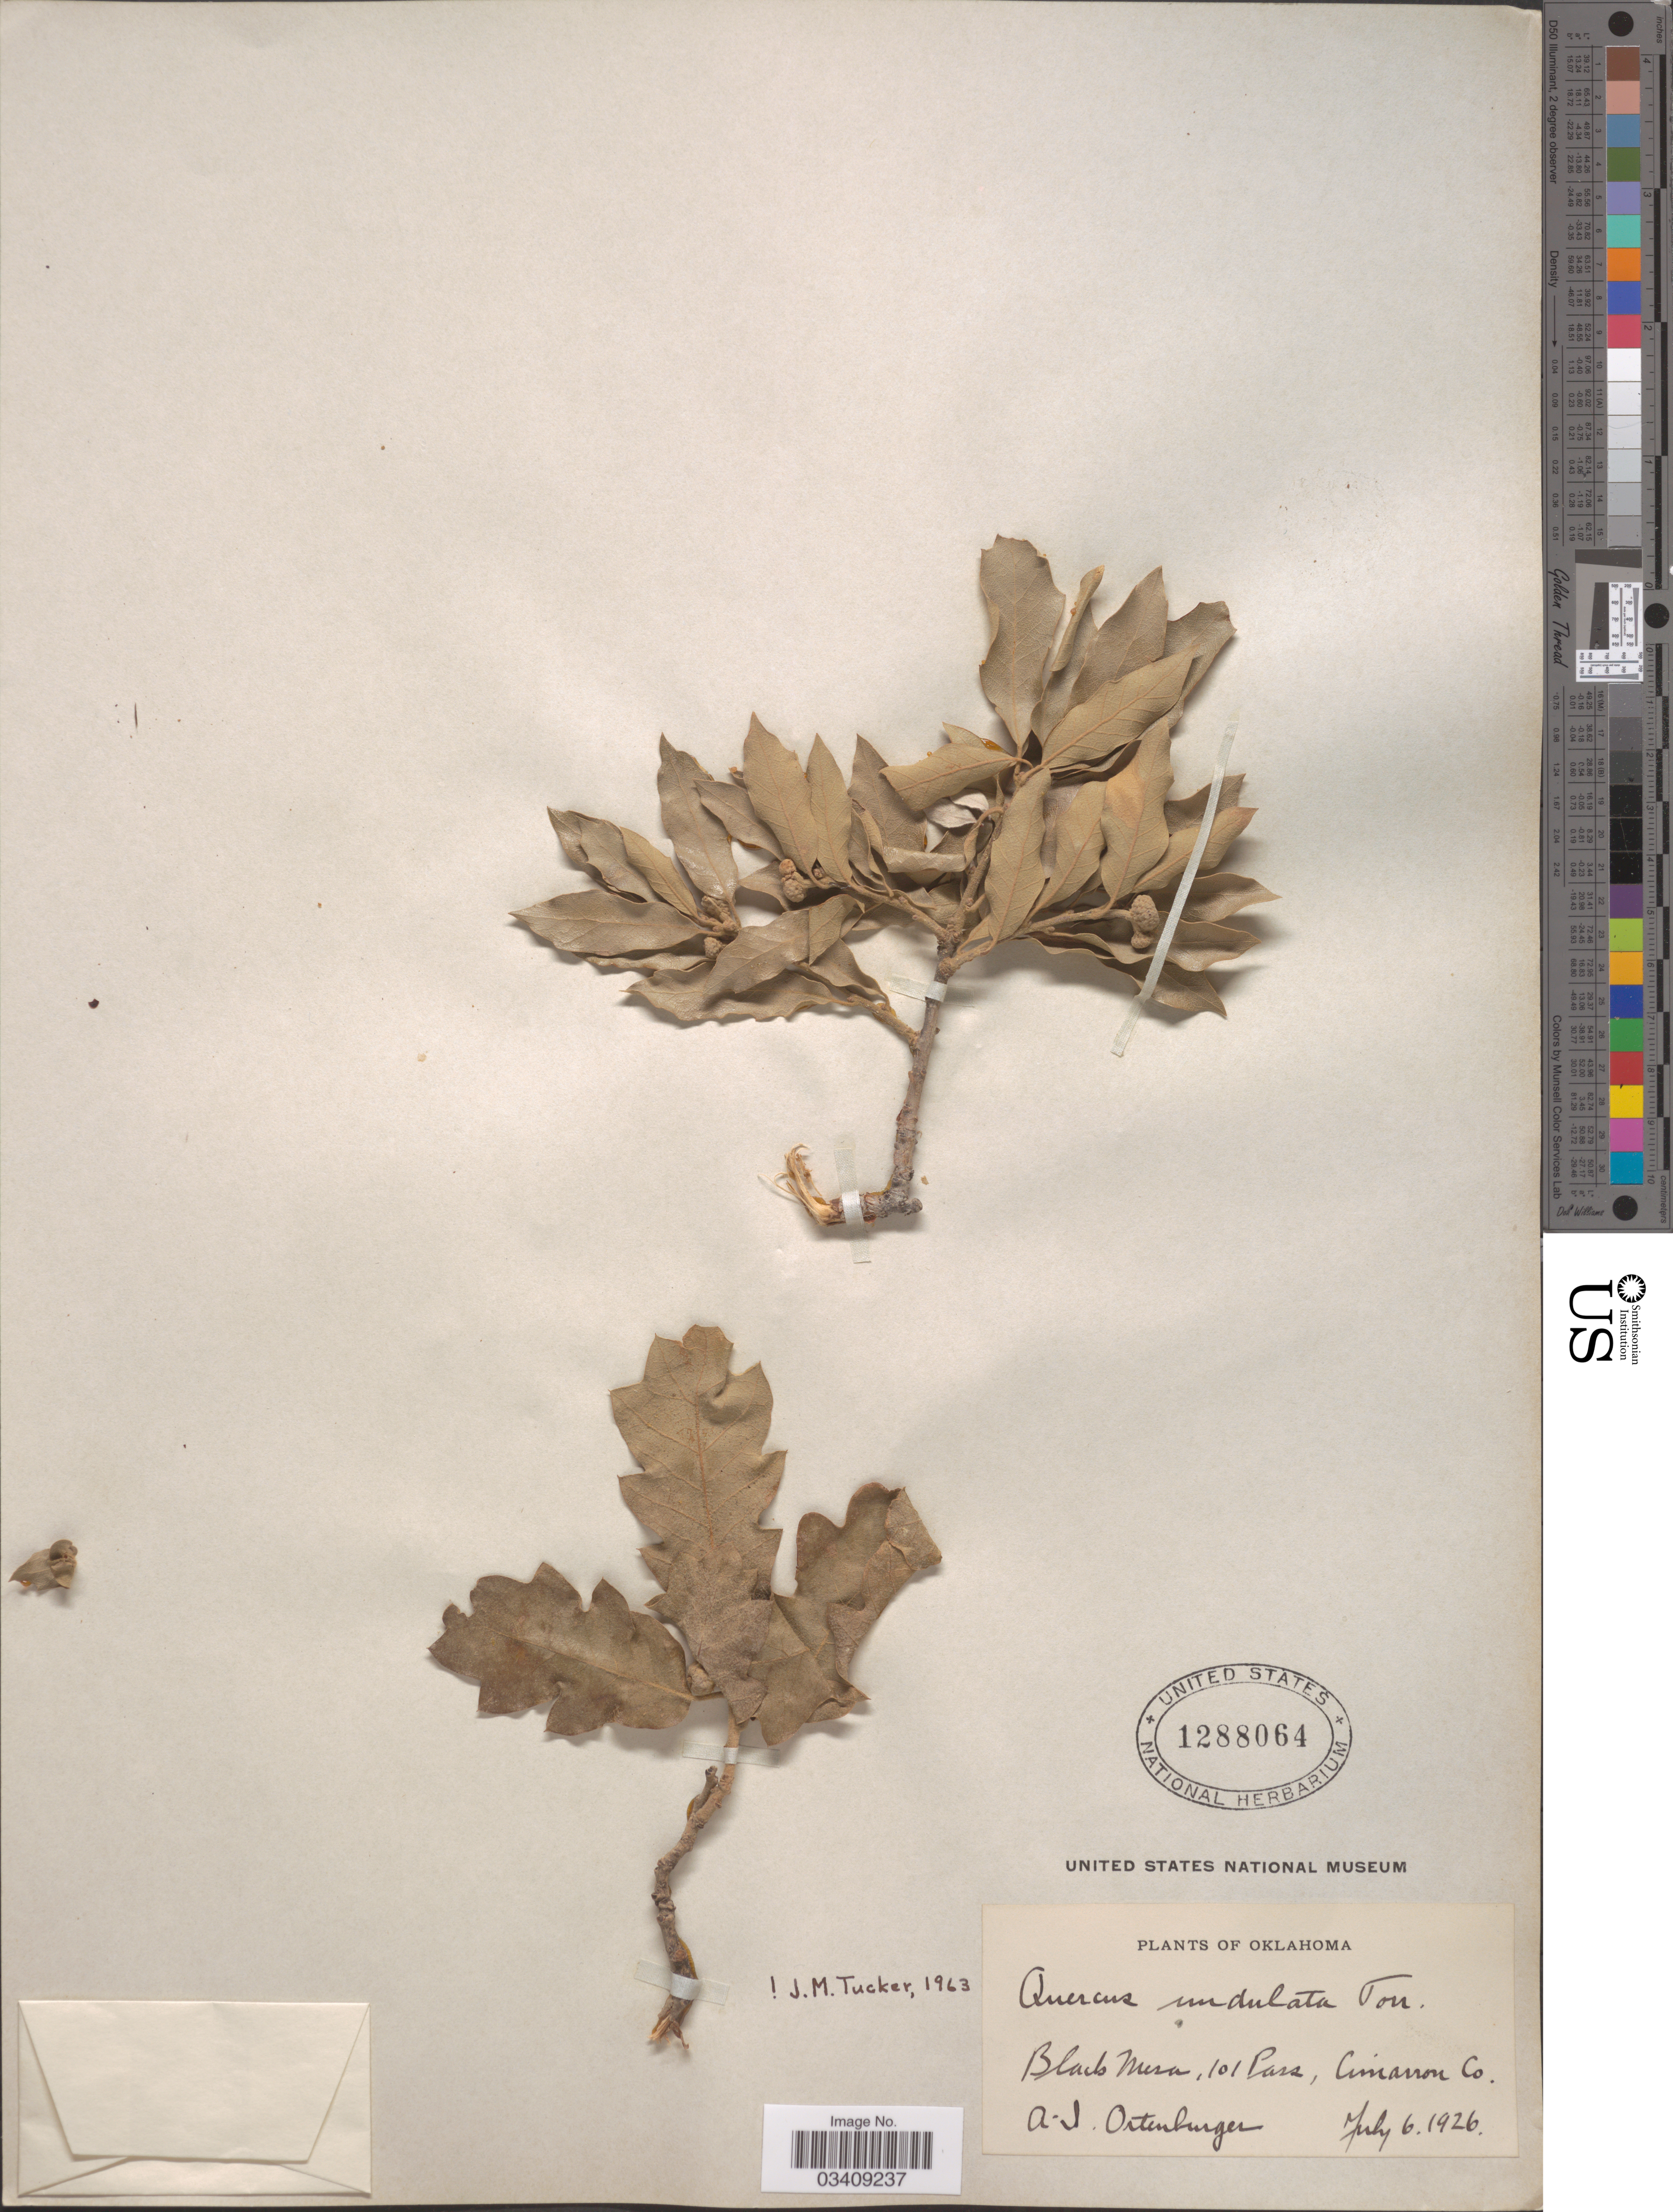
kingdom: Plantae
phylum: Tracheophyta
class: Magnoliopsida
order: Fagales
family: Fagaceae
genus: Quercus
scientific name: Quercus undulata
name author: Torr.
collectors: A. Ortenburger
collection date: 1926-07-06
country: United States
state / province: Oklahoma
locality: Black Mesa, 101 Pass, Cimarron Co.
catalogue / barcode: US 1288064